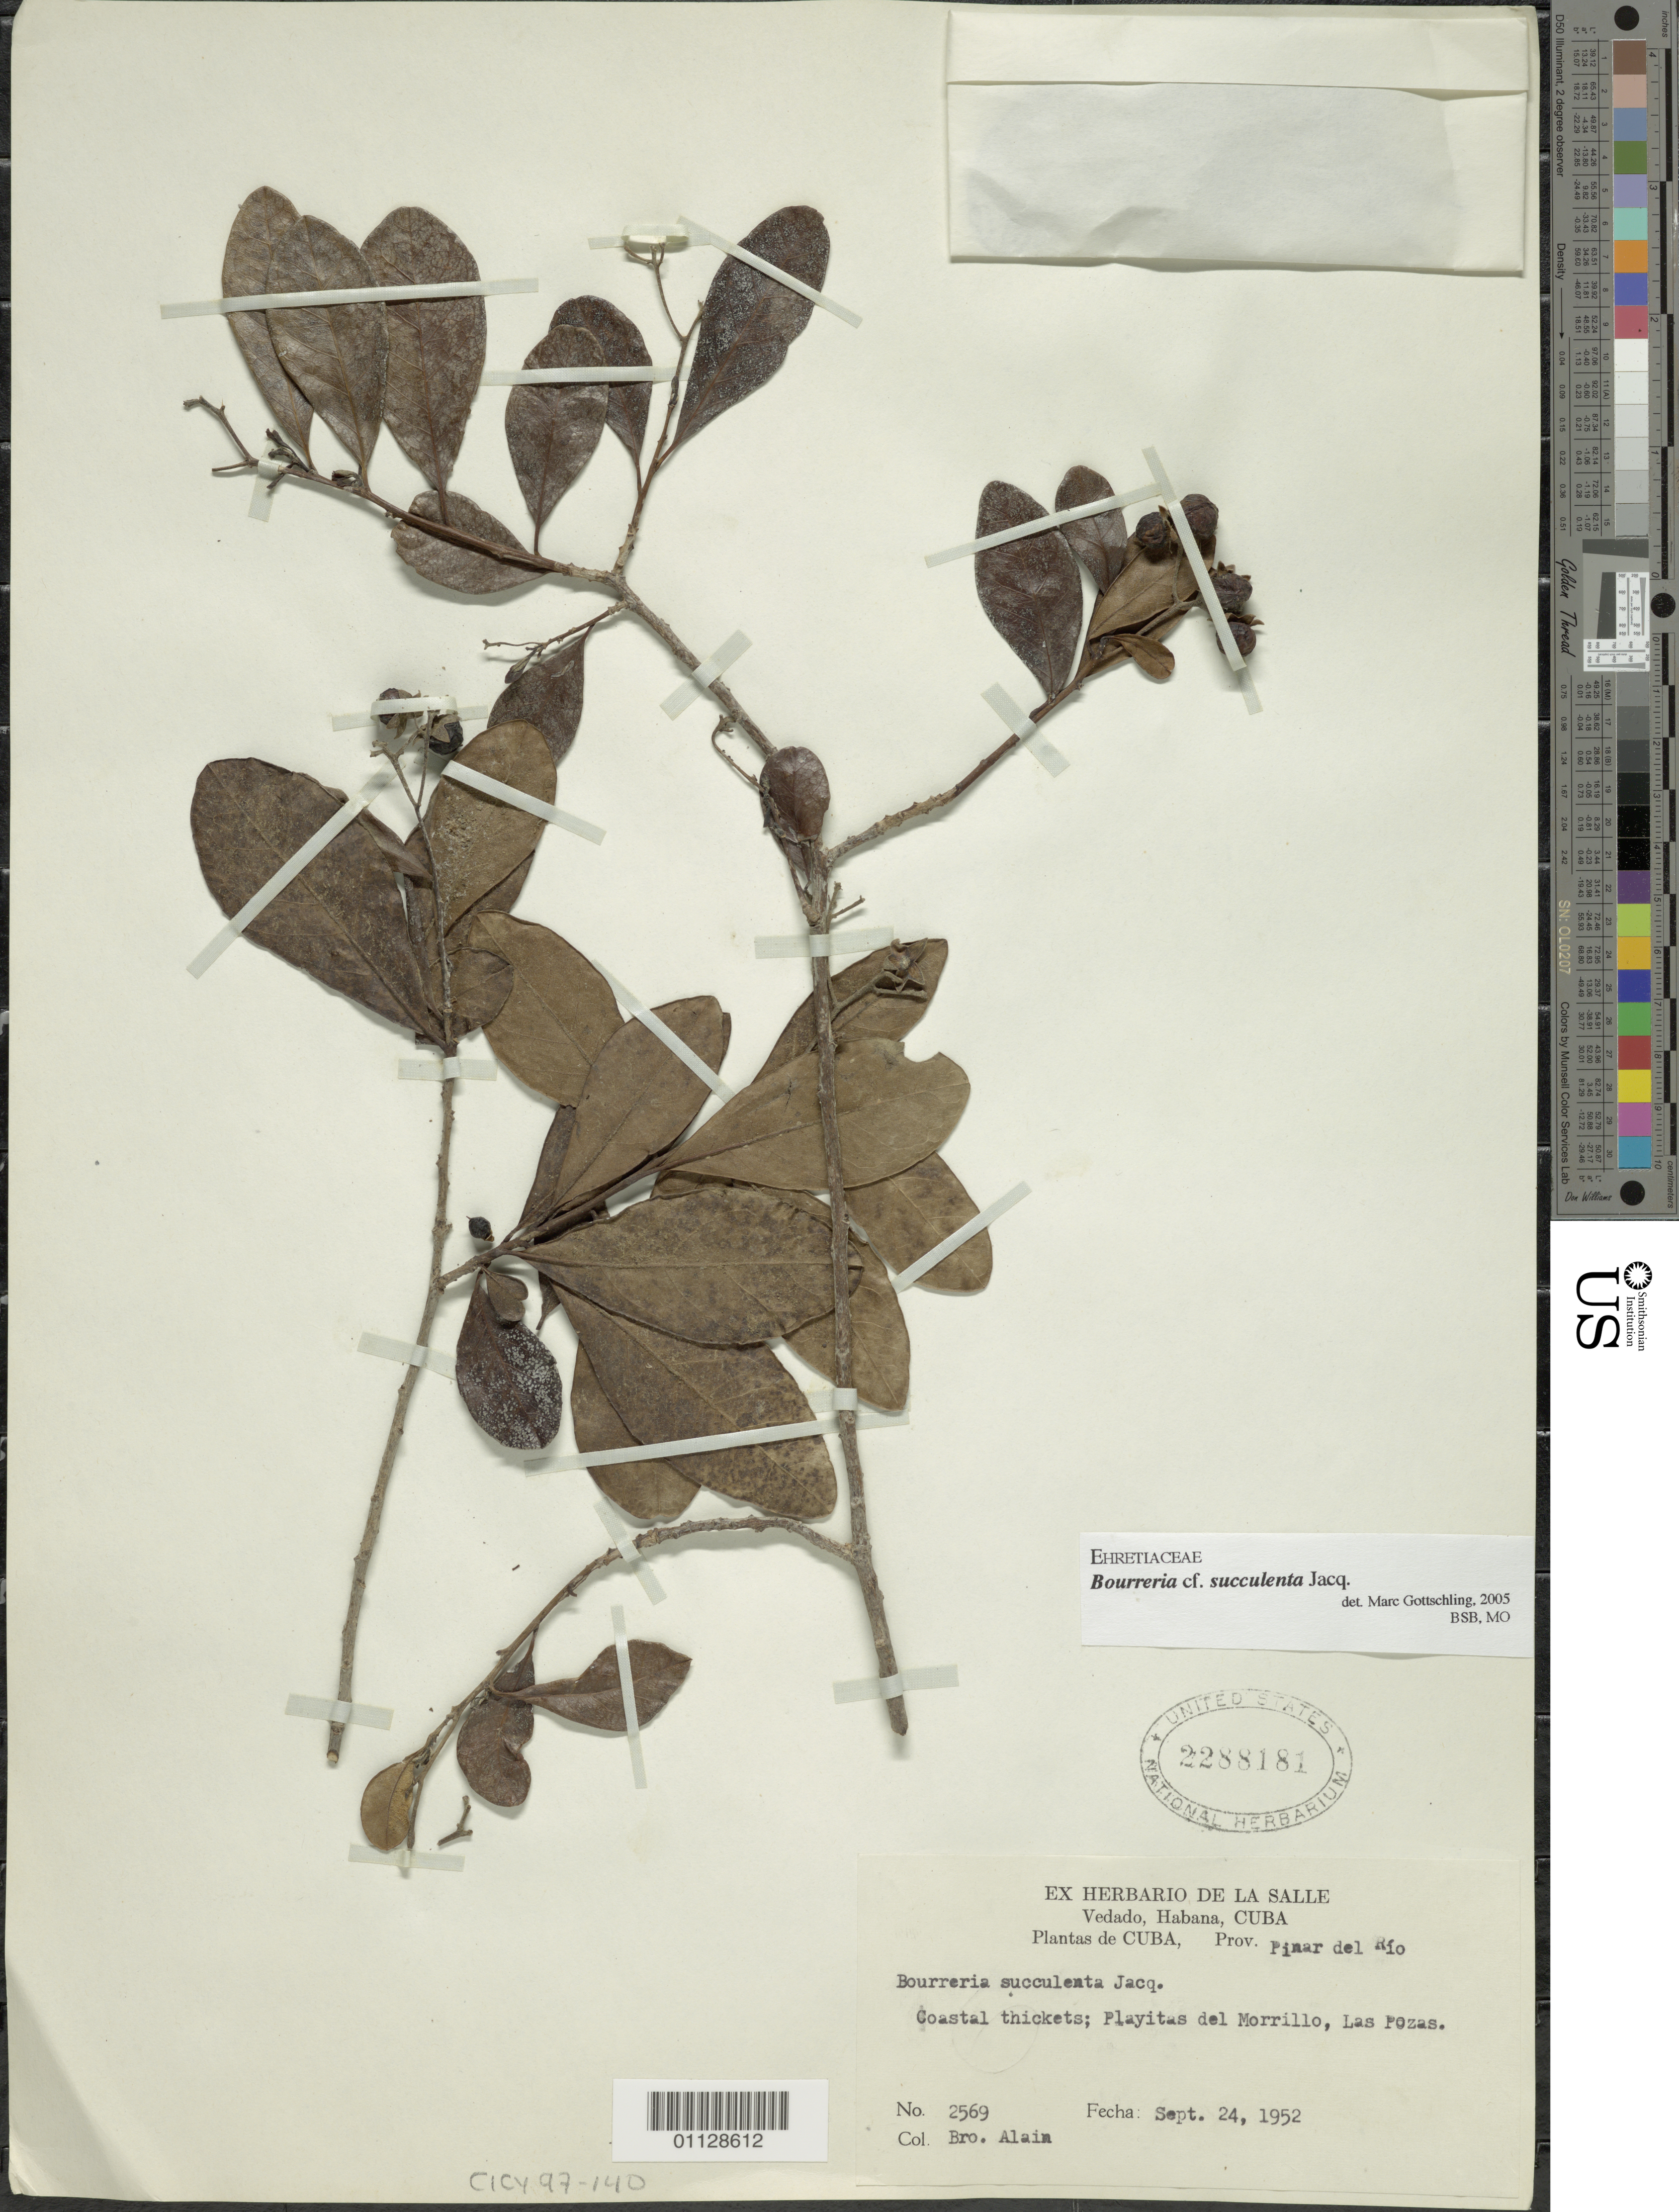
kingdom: Plantae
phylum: Tracheophyta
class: Magnoliopsida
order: Boraginales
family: Ehretiaceae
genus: Bourreria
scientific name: Bourreria succulenta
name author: Jacq.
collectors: A. H. Liogier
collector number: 2569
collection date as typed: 24 Sep 1952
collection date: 1952-09-24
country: Cuba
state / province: Pinar del Rio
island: Cuba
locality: Coastal thickets: Playitas del Morrillo, Las Pozas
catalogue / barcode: US 2288181